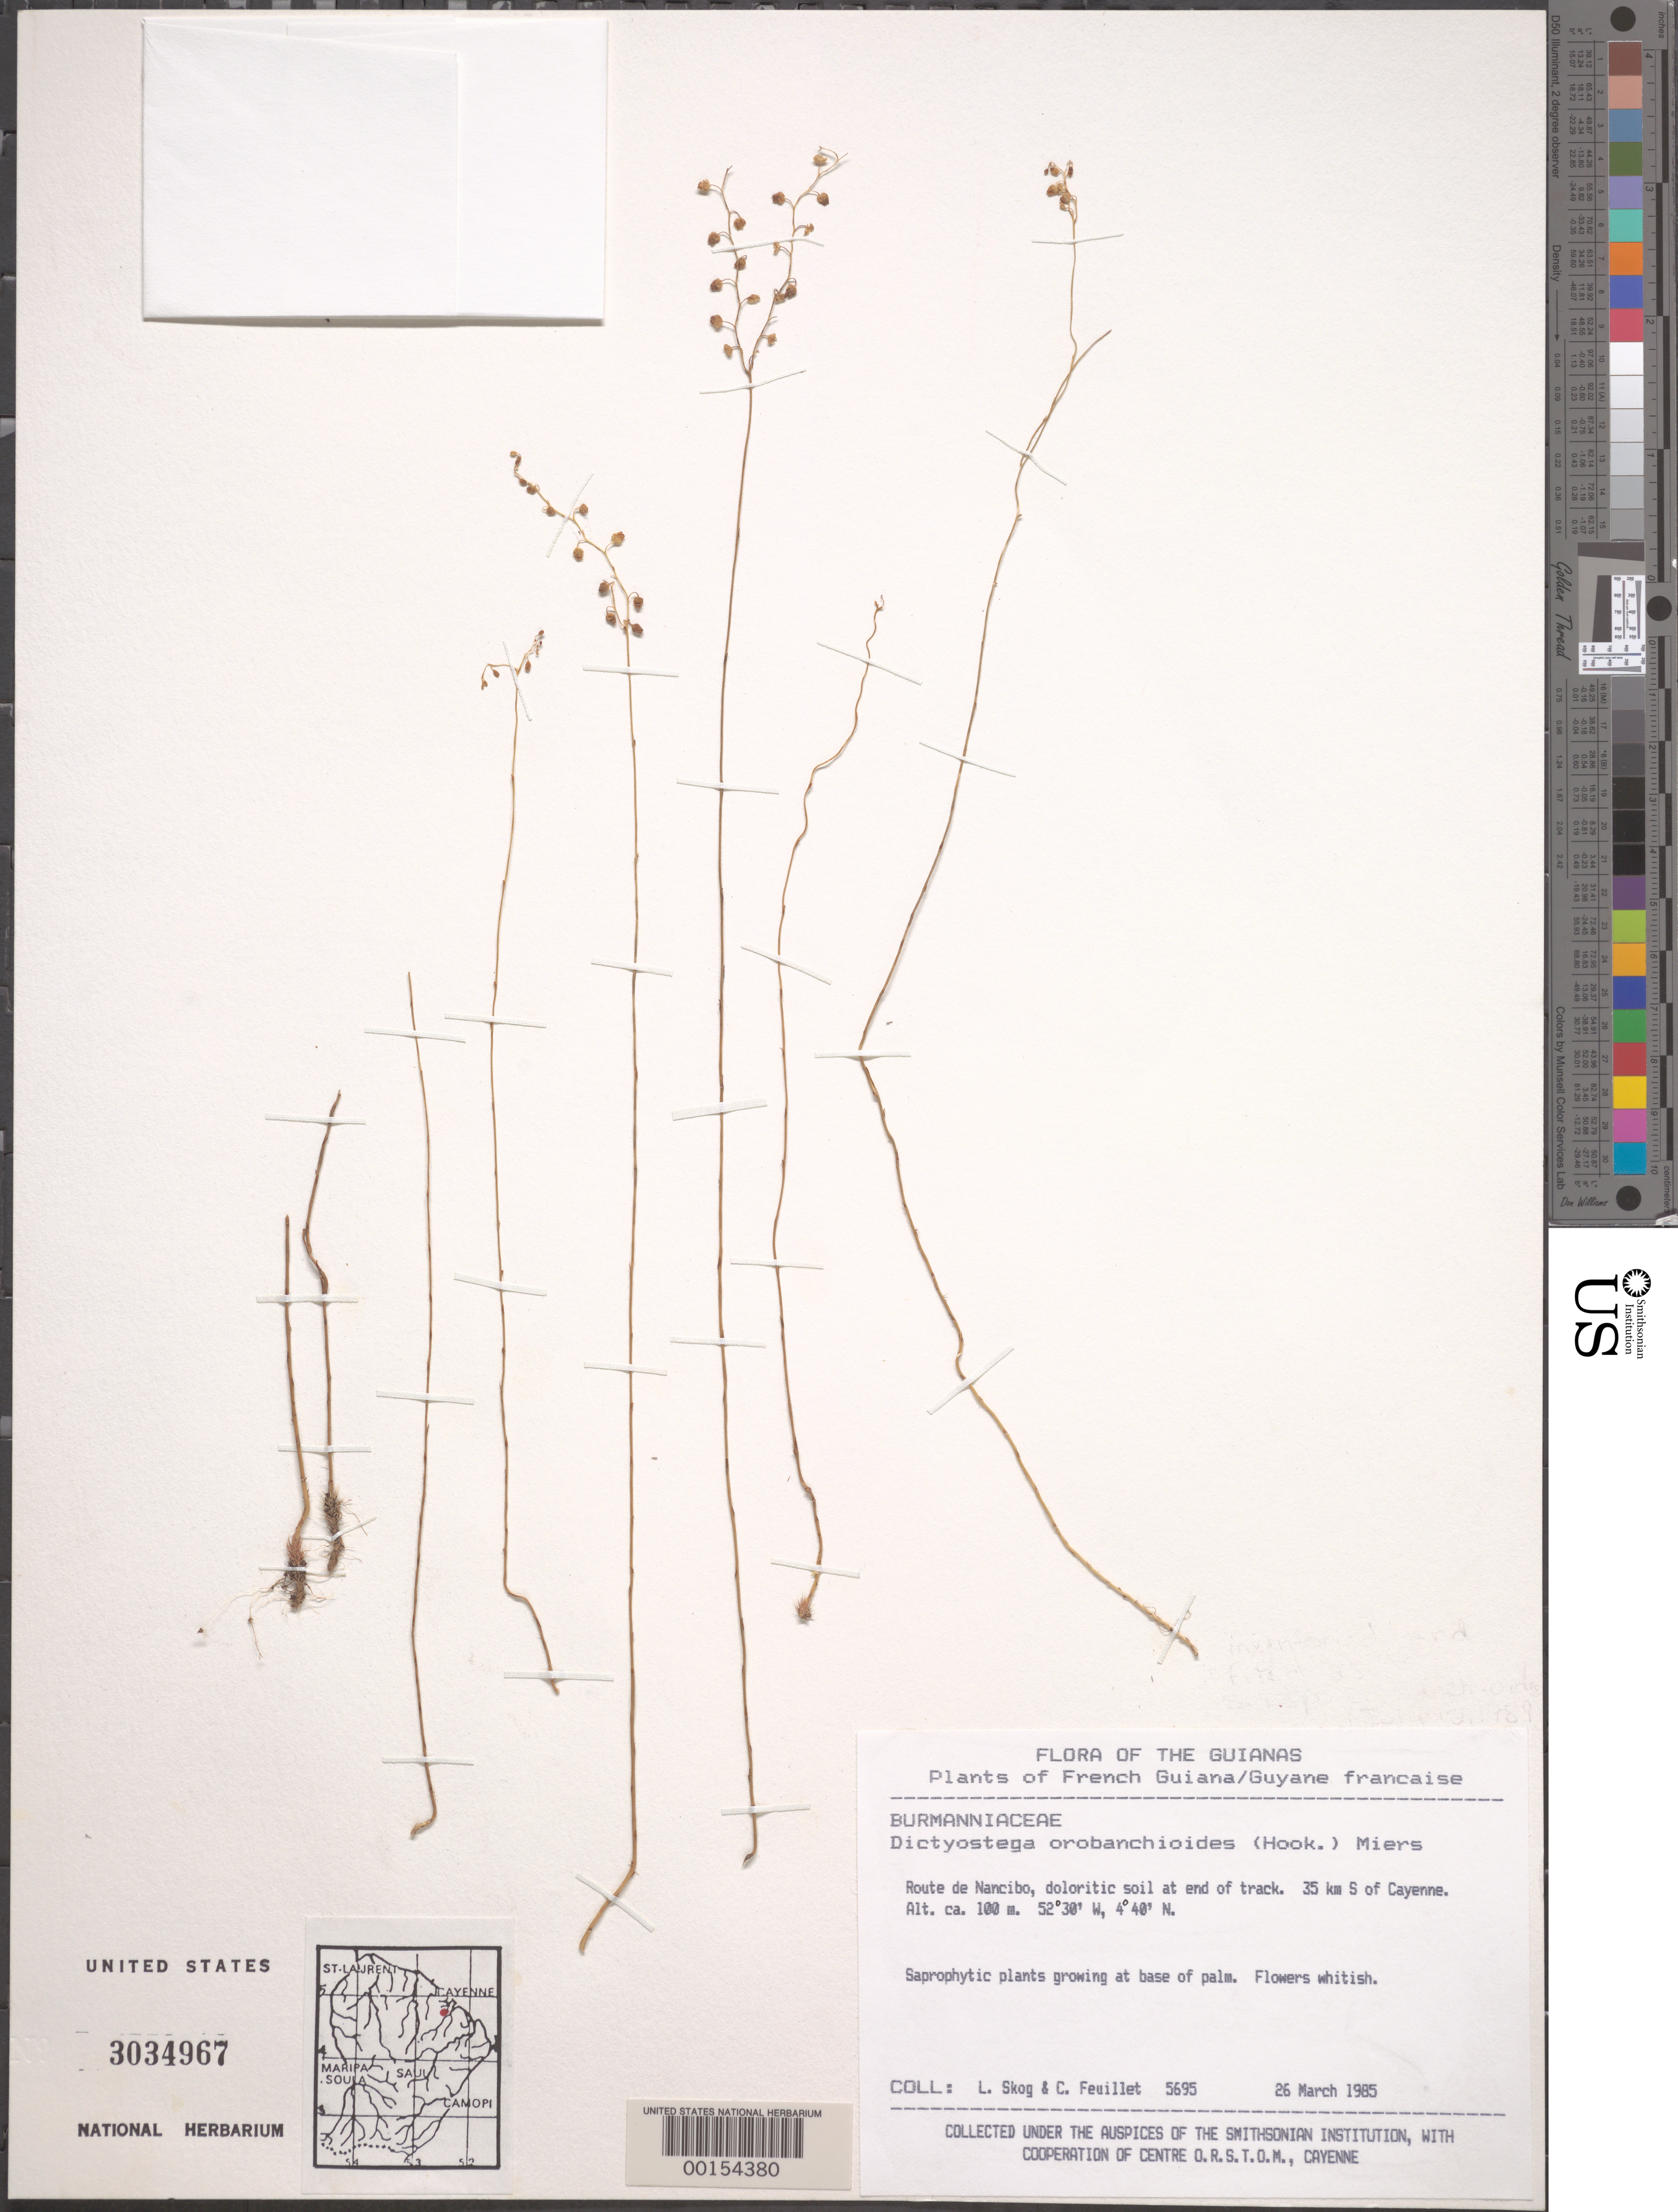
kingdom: Plantae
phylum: Tracheophyta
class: Liliopsida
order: Dioscoreales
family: Burmanniaceae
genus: Dictyostega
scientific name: Dictyostega orobanchoides subsp. orobanchoides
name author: (Hook.) Miers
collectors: L. E. Skog & C. Feuillet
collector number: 5695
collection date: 1985-03-26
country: French Guiana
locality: The Guianas. Route de Nancibo. 35 km S of Cayenne.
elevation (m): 100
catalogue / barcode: US 3034967